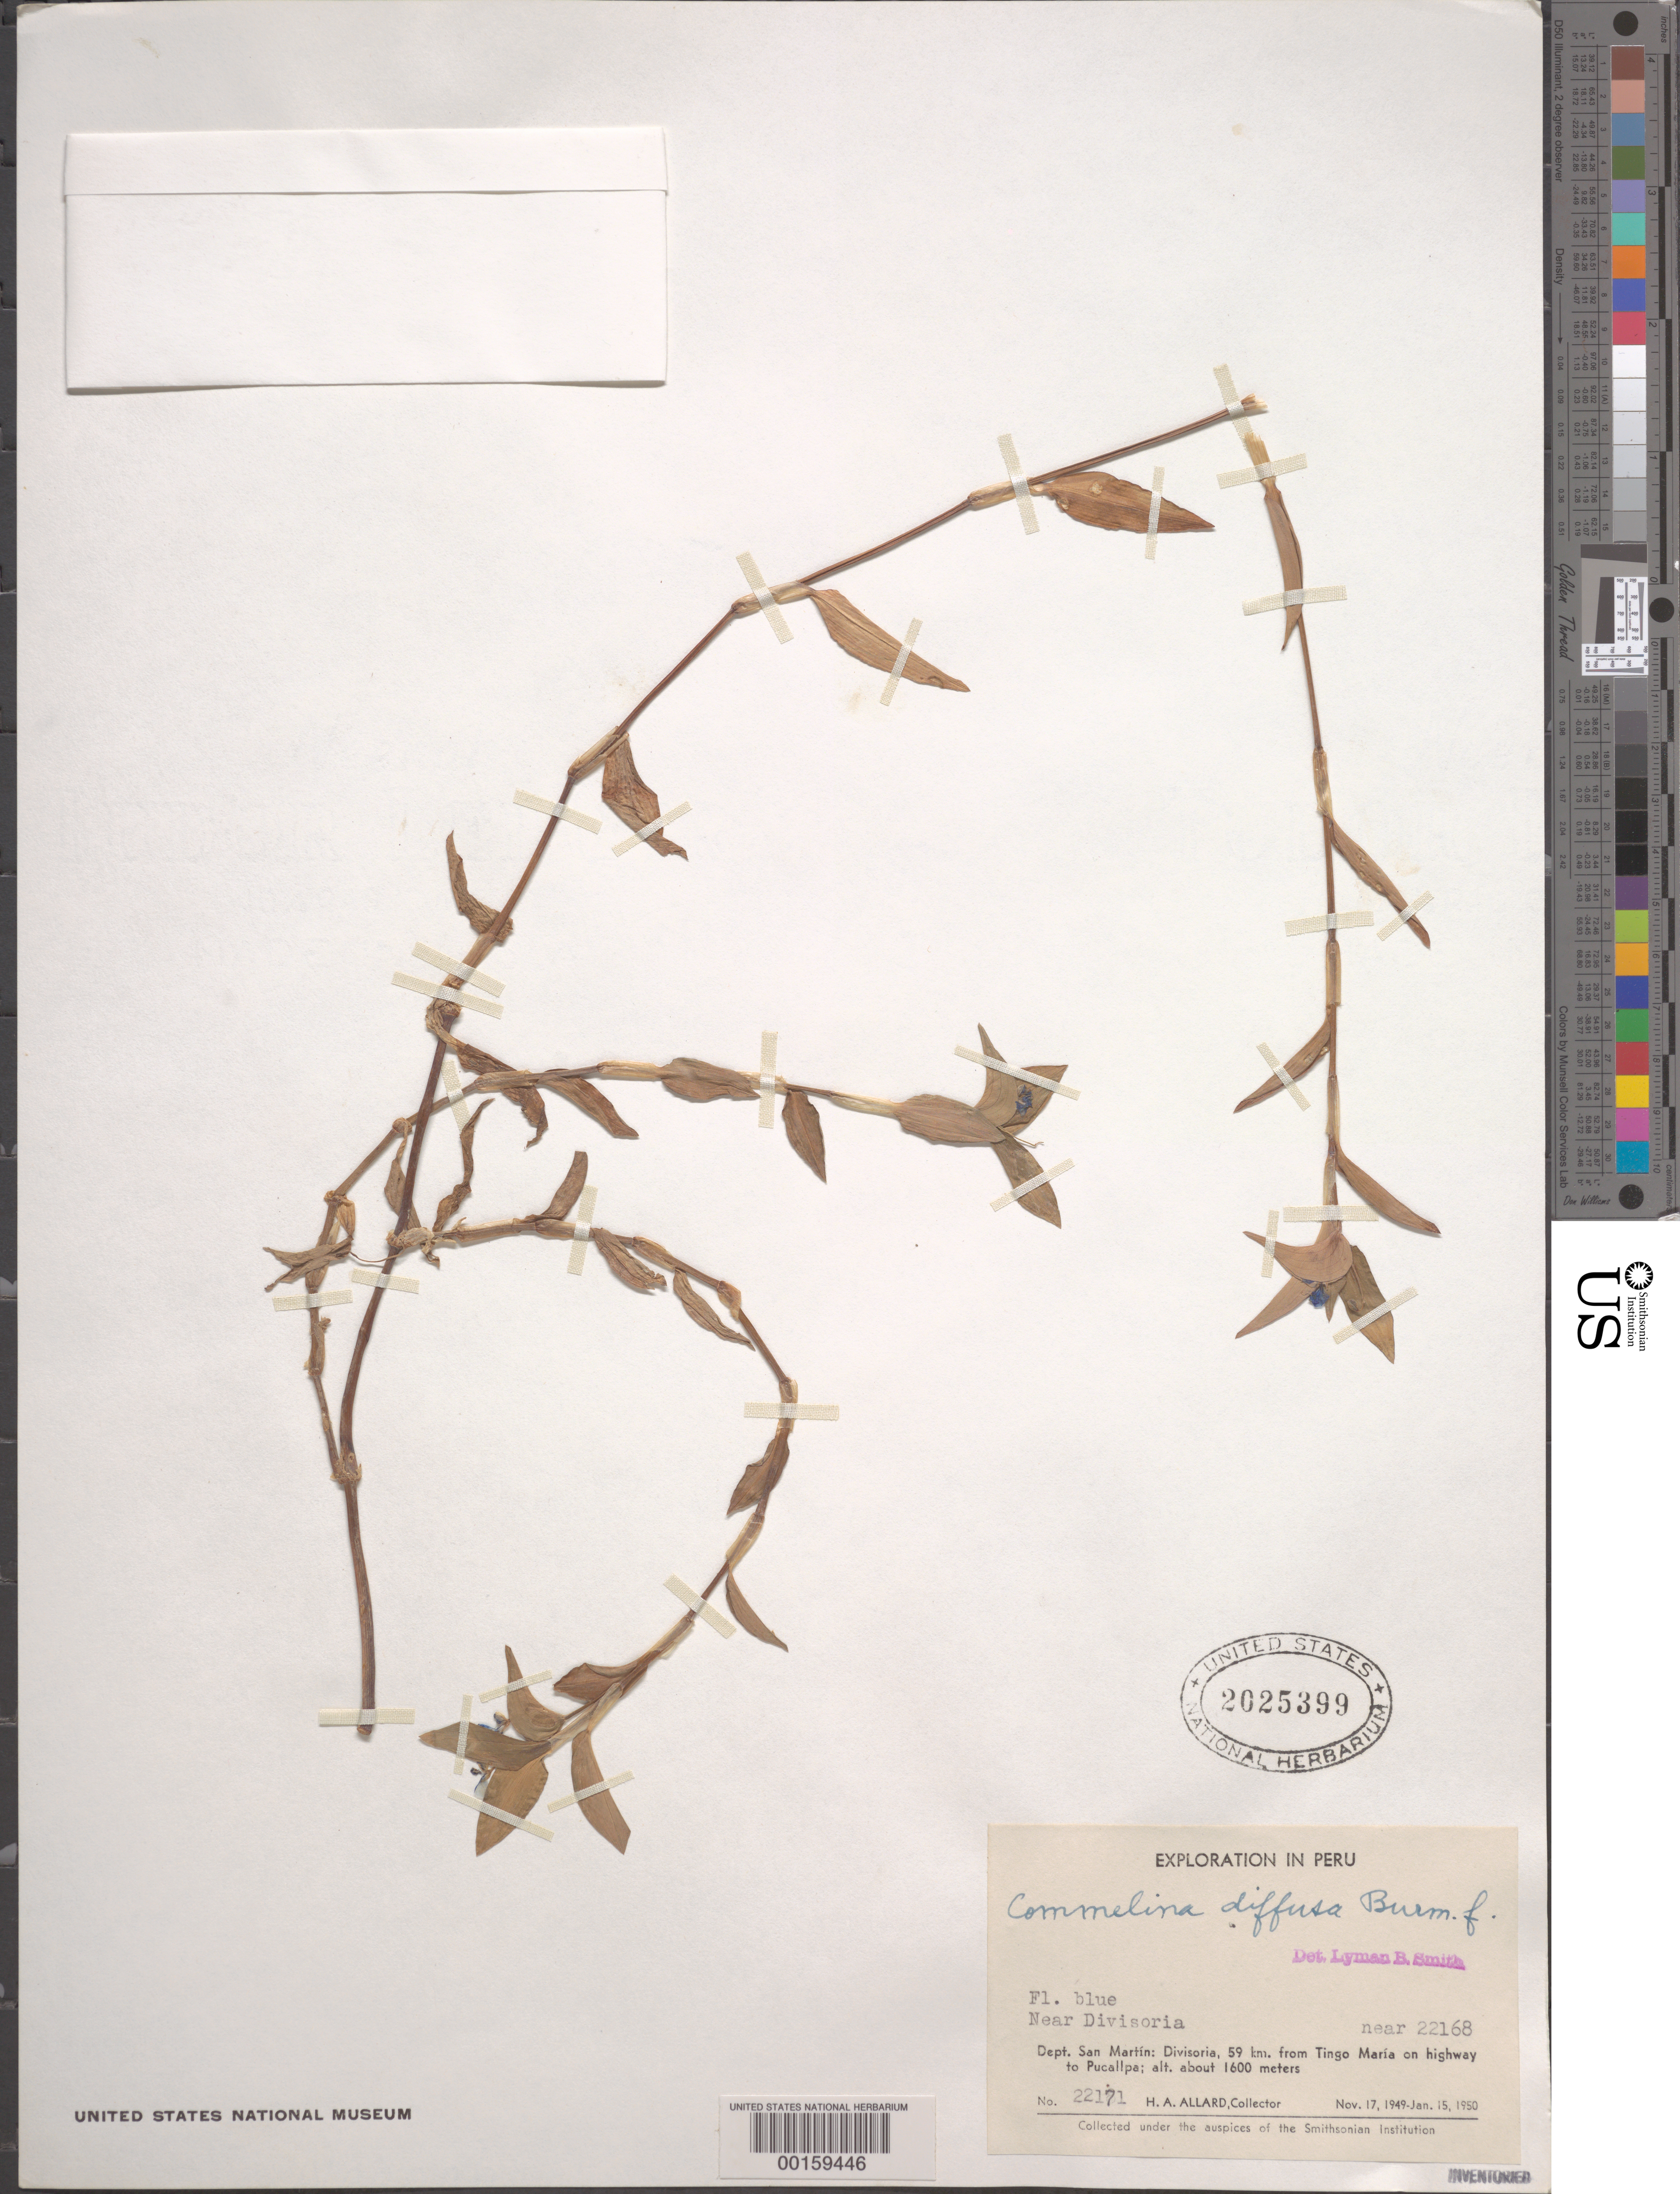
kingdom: Plantae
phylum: Tracheophyta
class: Liliopsida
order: Commelinales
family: Commelinaceae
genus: Commelina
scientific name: Commelina diffusa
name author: Burm. f.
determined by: Smith, Lyman B., (US), NMNH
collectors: L. Smith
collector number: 22171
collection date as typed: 17 Nov 1949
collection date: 1949-11-17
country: Peru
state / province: San Martín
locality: Divisoria, on route to Pucallpa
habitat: Roadside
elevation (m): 1600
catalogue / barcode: US 2025399